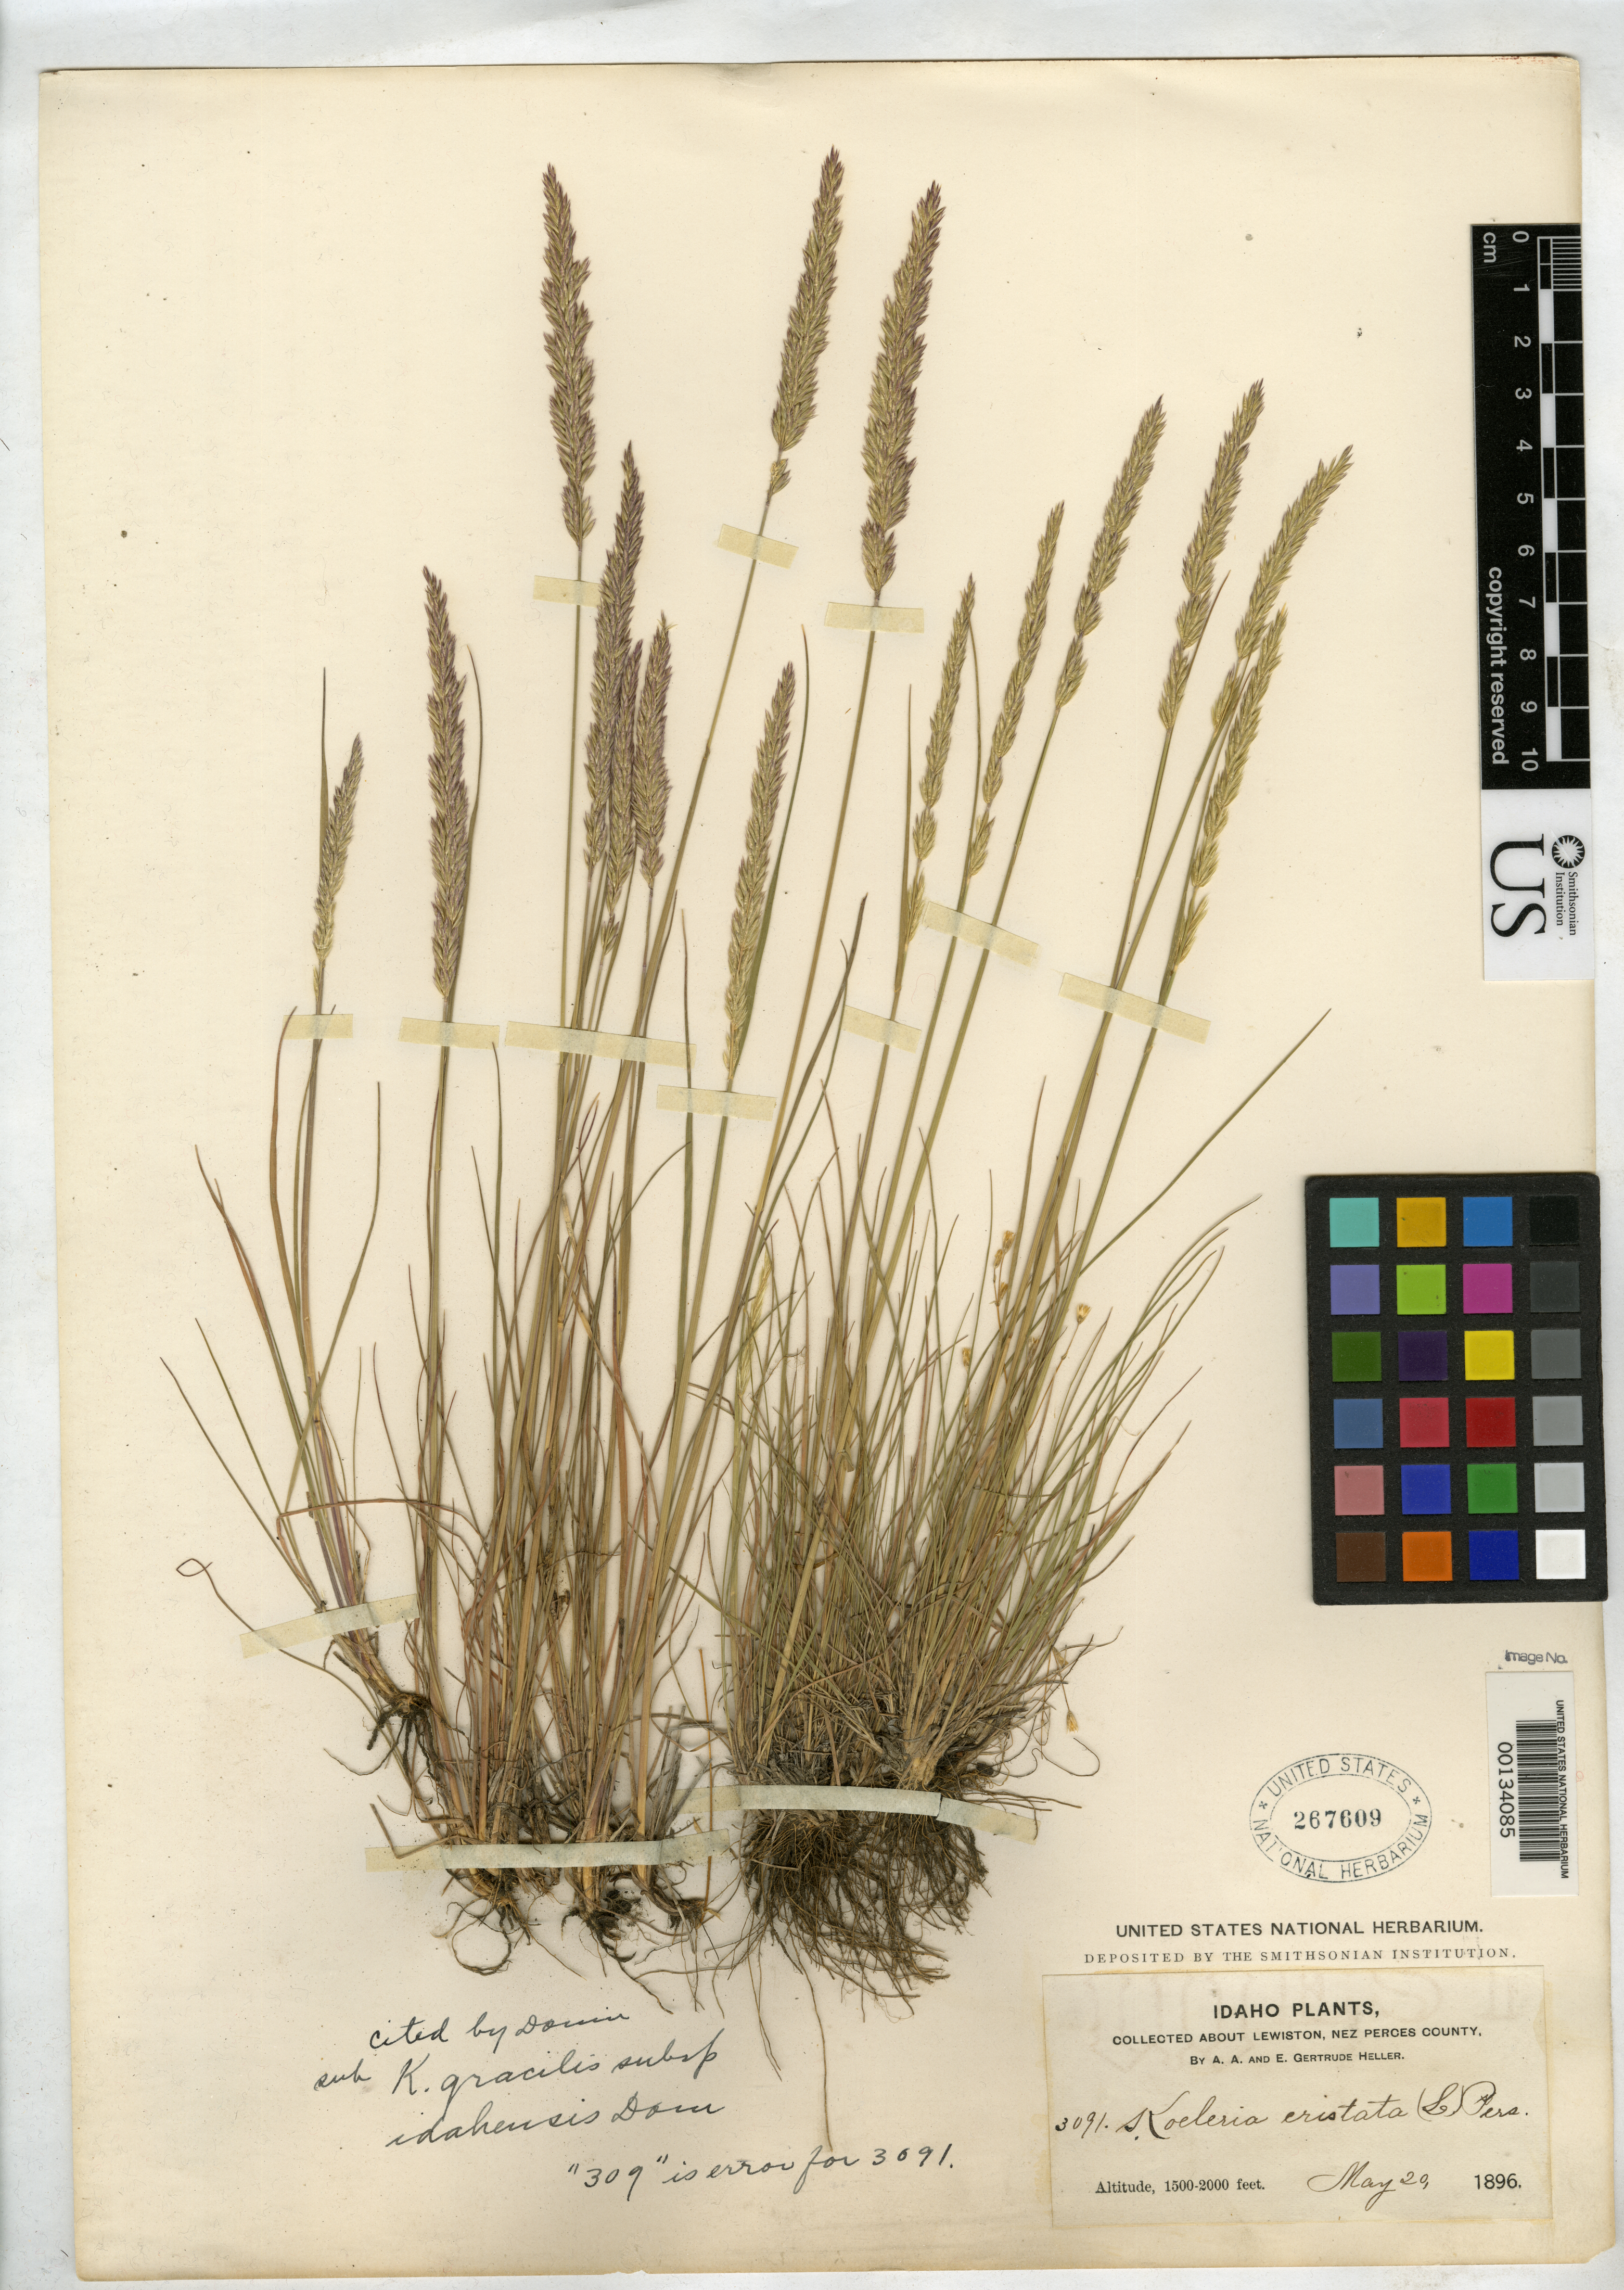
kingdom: Plantae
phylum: Tracheophyta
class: Liliopsida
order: Poales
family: Poaceae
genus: Koeleria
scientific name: Koeleria gracilis subsp. idahensis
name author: Domin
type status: Isotype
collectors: A. A. Heller & E. G. Heller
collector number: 3091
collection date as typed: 20 May 1896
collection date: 1896-05-20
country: United States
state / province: Idaho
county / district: Nez Perce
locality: About Lewiston.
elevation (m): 457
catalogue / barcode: US 267609